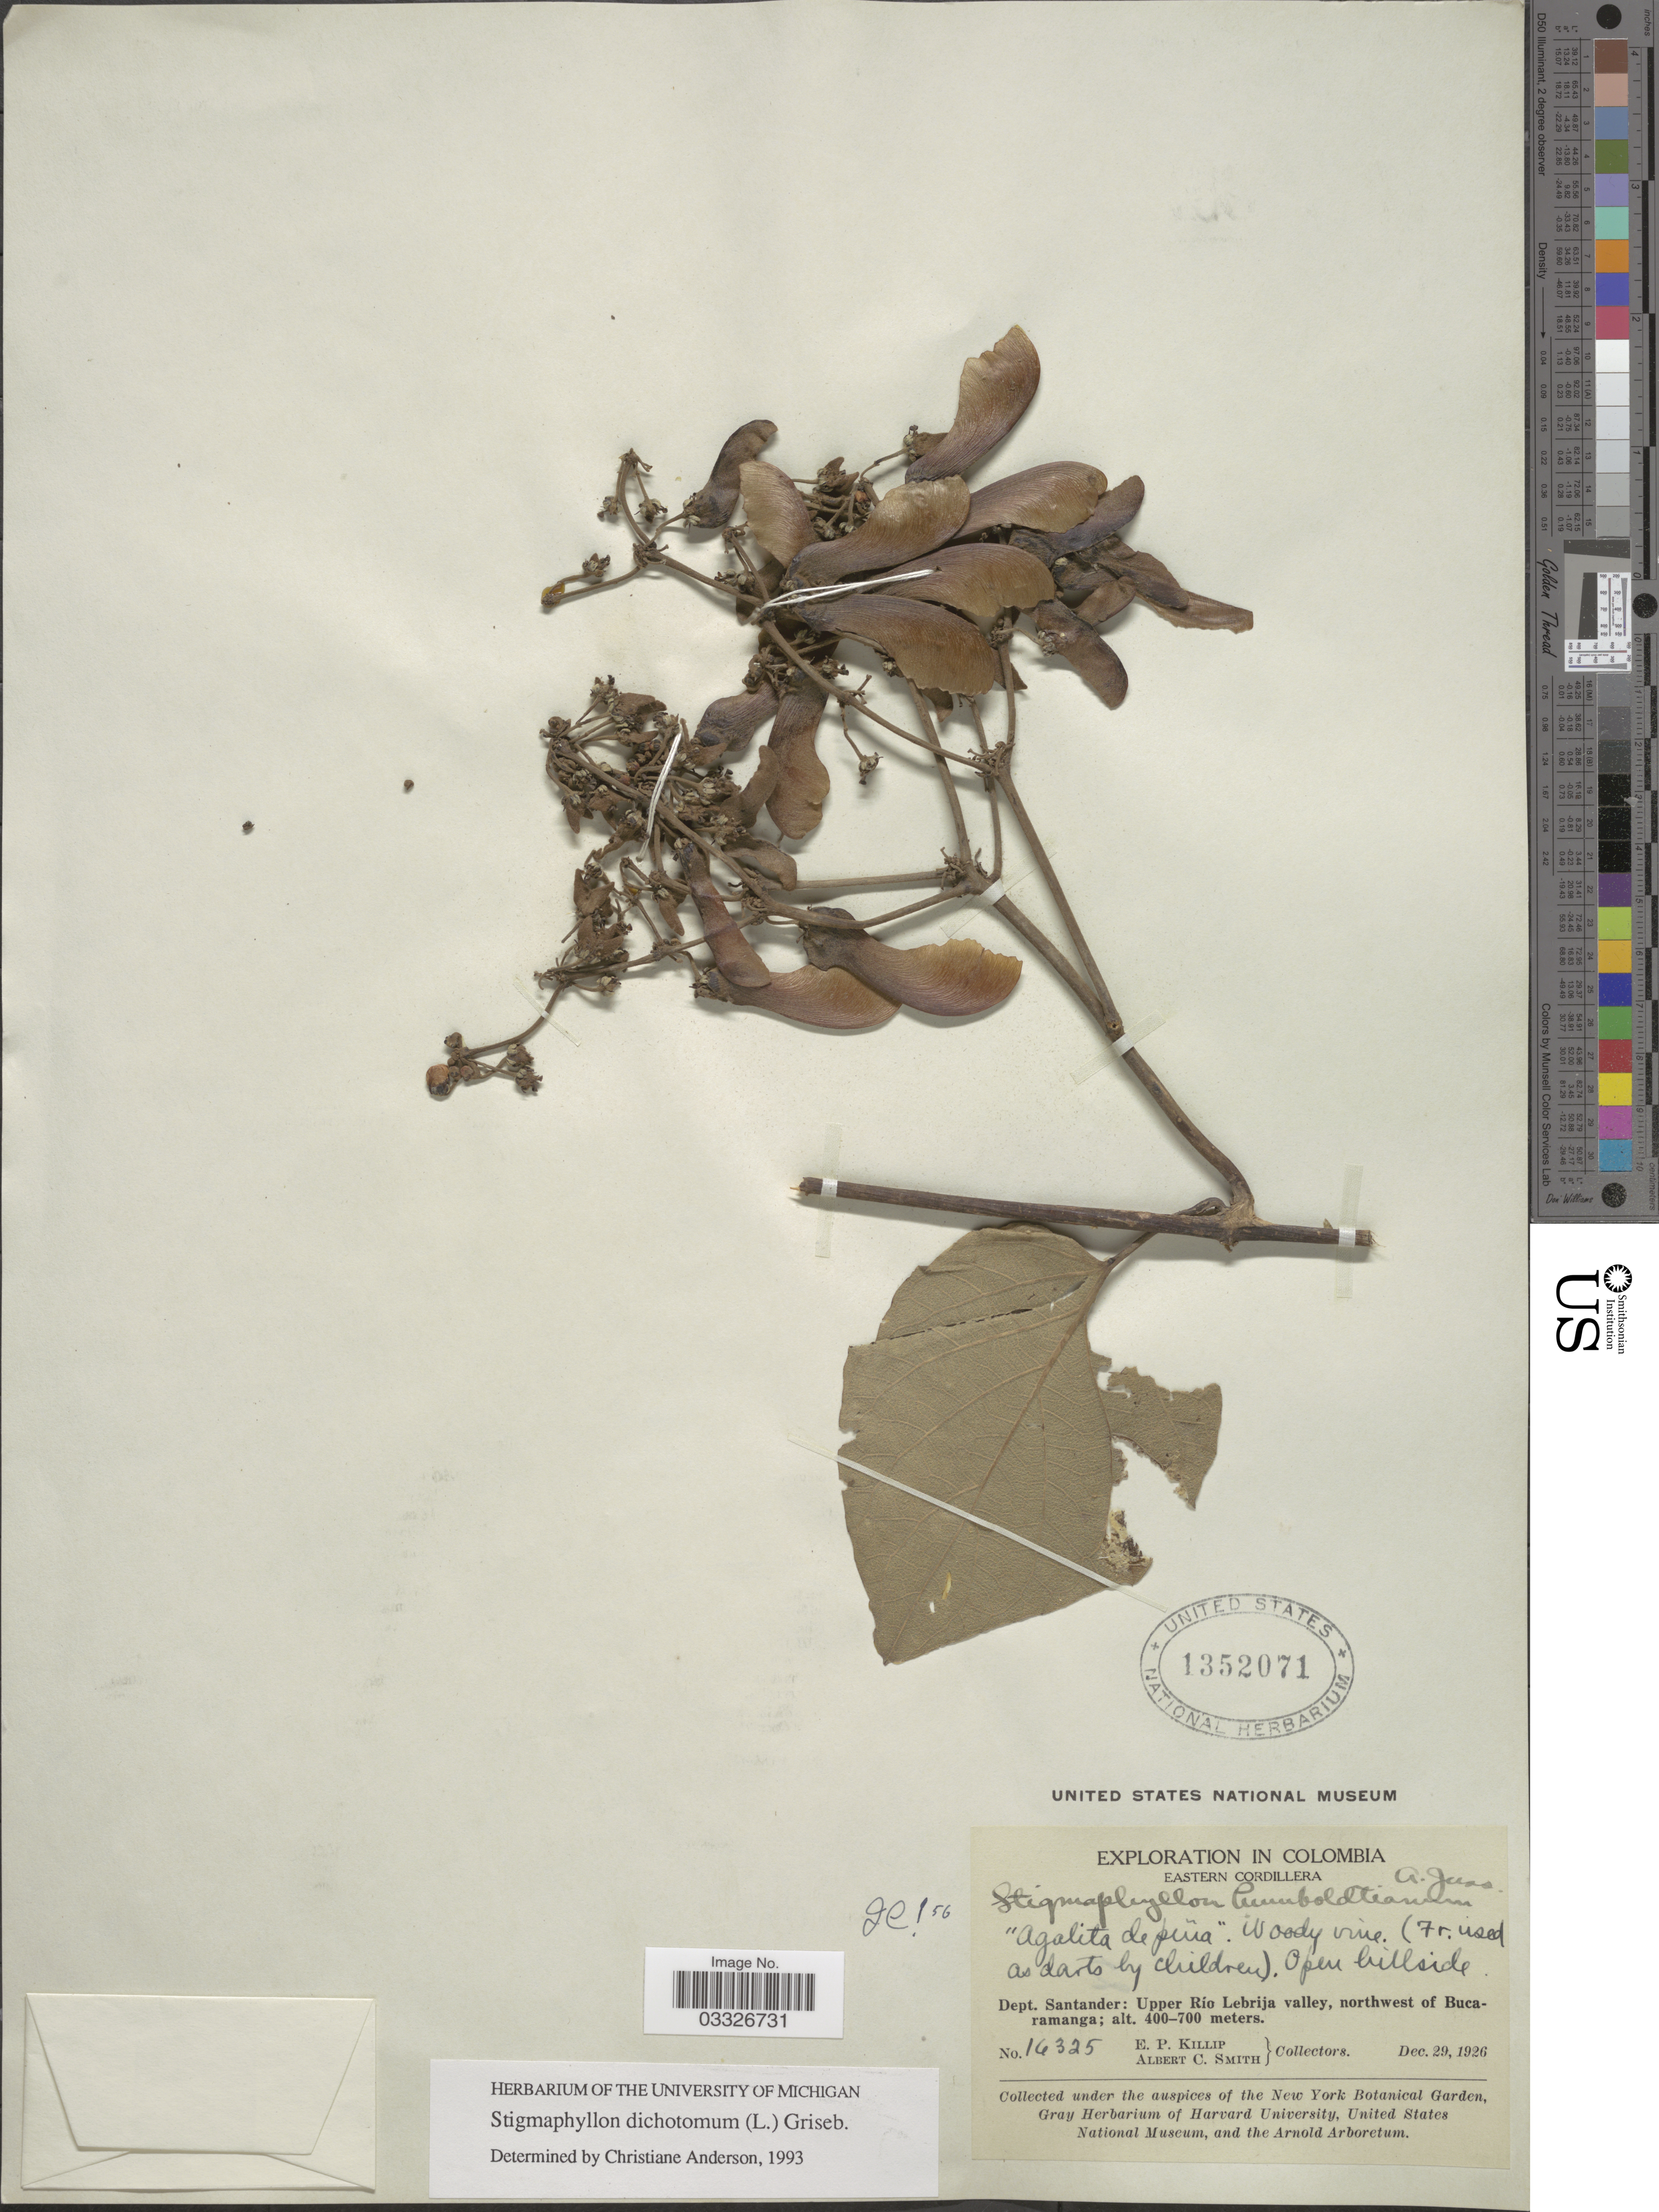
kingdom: Plantae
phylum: Tracheophyta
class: Magnoliopsida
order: Malpighiales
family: Malpighiaceae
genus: Stigmaphyllon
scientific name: Stigmaphyllon dichotomum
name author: Griseb.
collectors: E. P. Killip & A. C. Smith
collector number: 16325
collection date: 1926-12-29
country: Colombia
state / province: Santander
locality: Upper Río Lebrija valley, northwest of Bucaramanga.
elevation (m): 400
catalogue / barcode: US 1352071